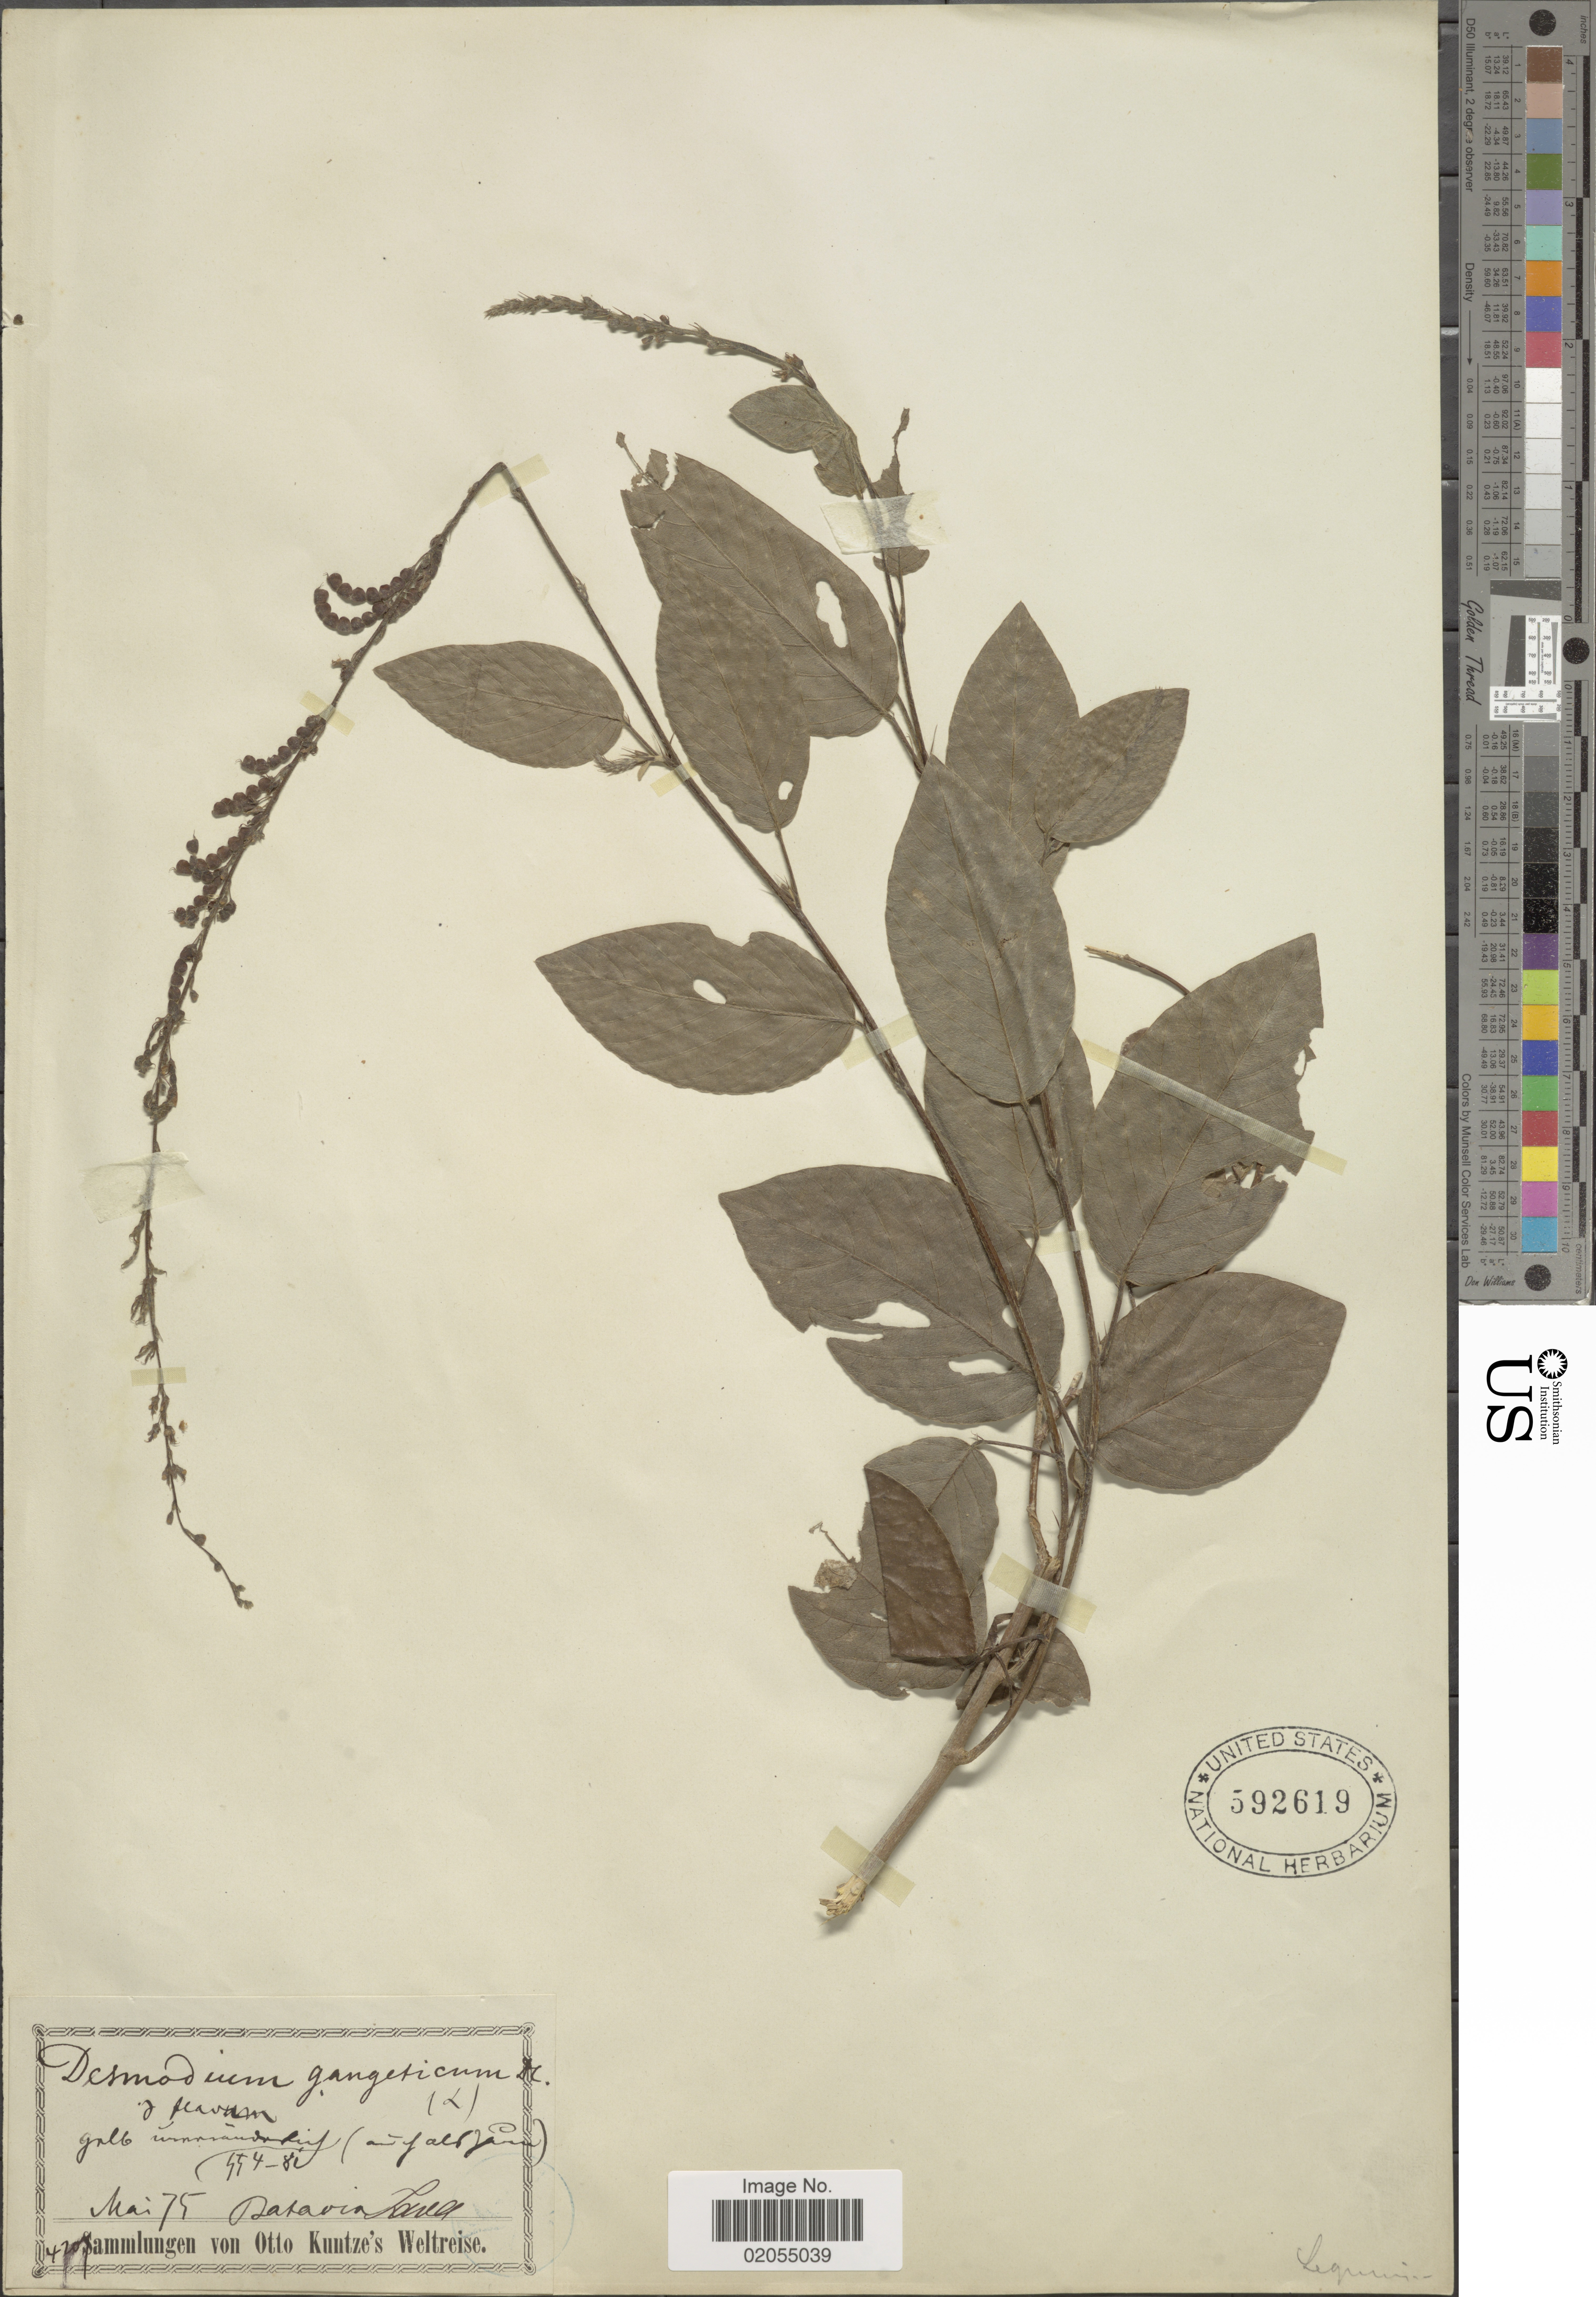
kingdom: Plantae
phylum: Tracheophyta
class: Magnoliopsida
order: Fabales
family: Fabaceae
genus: Pleurolobus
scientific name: Pleurolobus gangeticus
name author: (L.) J. St.-Hil. ex H. Ohashi & K. Ohashi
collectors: ex Herb. O. Kuntze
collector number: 4207*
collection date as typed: Transcribed d/m/y: /5/75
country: Indonesia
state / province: Java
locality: Batavia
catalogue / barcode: US 592619